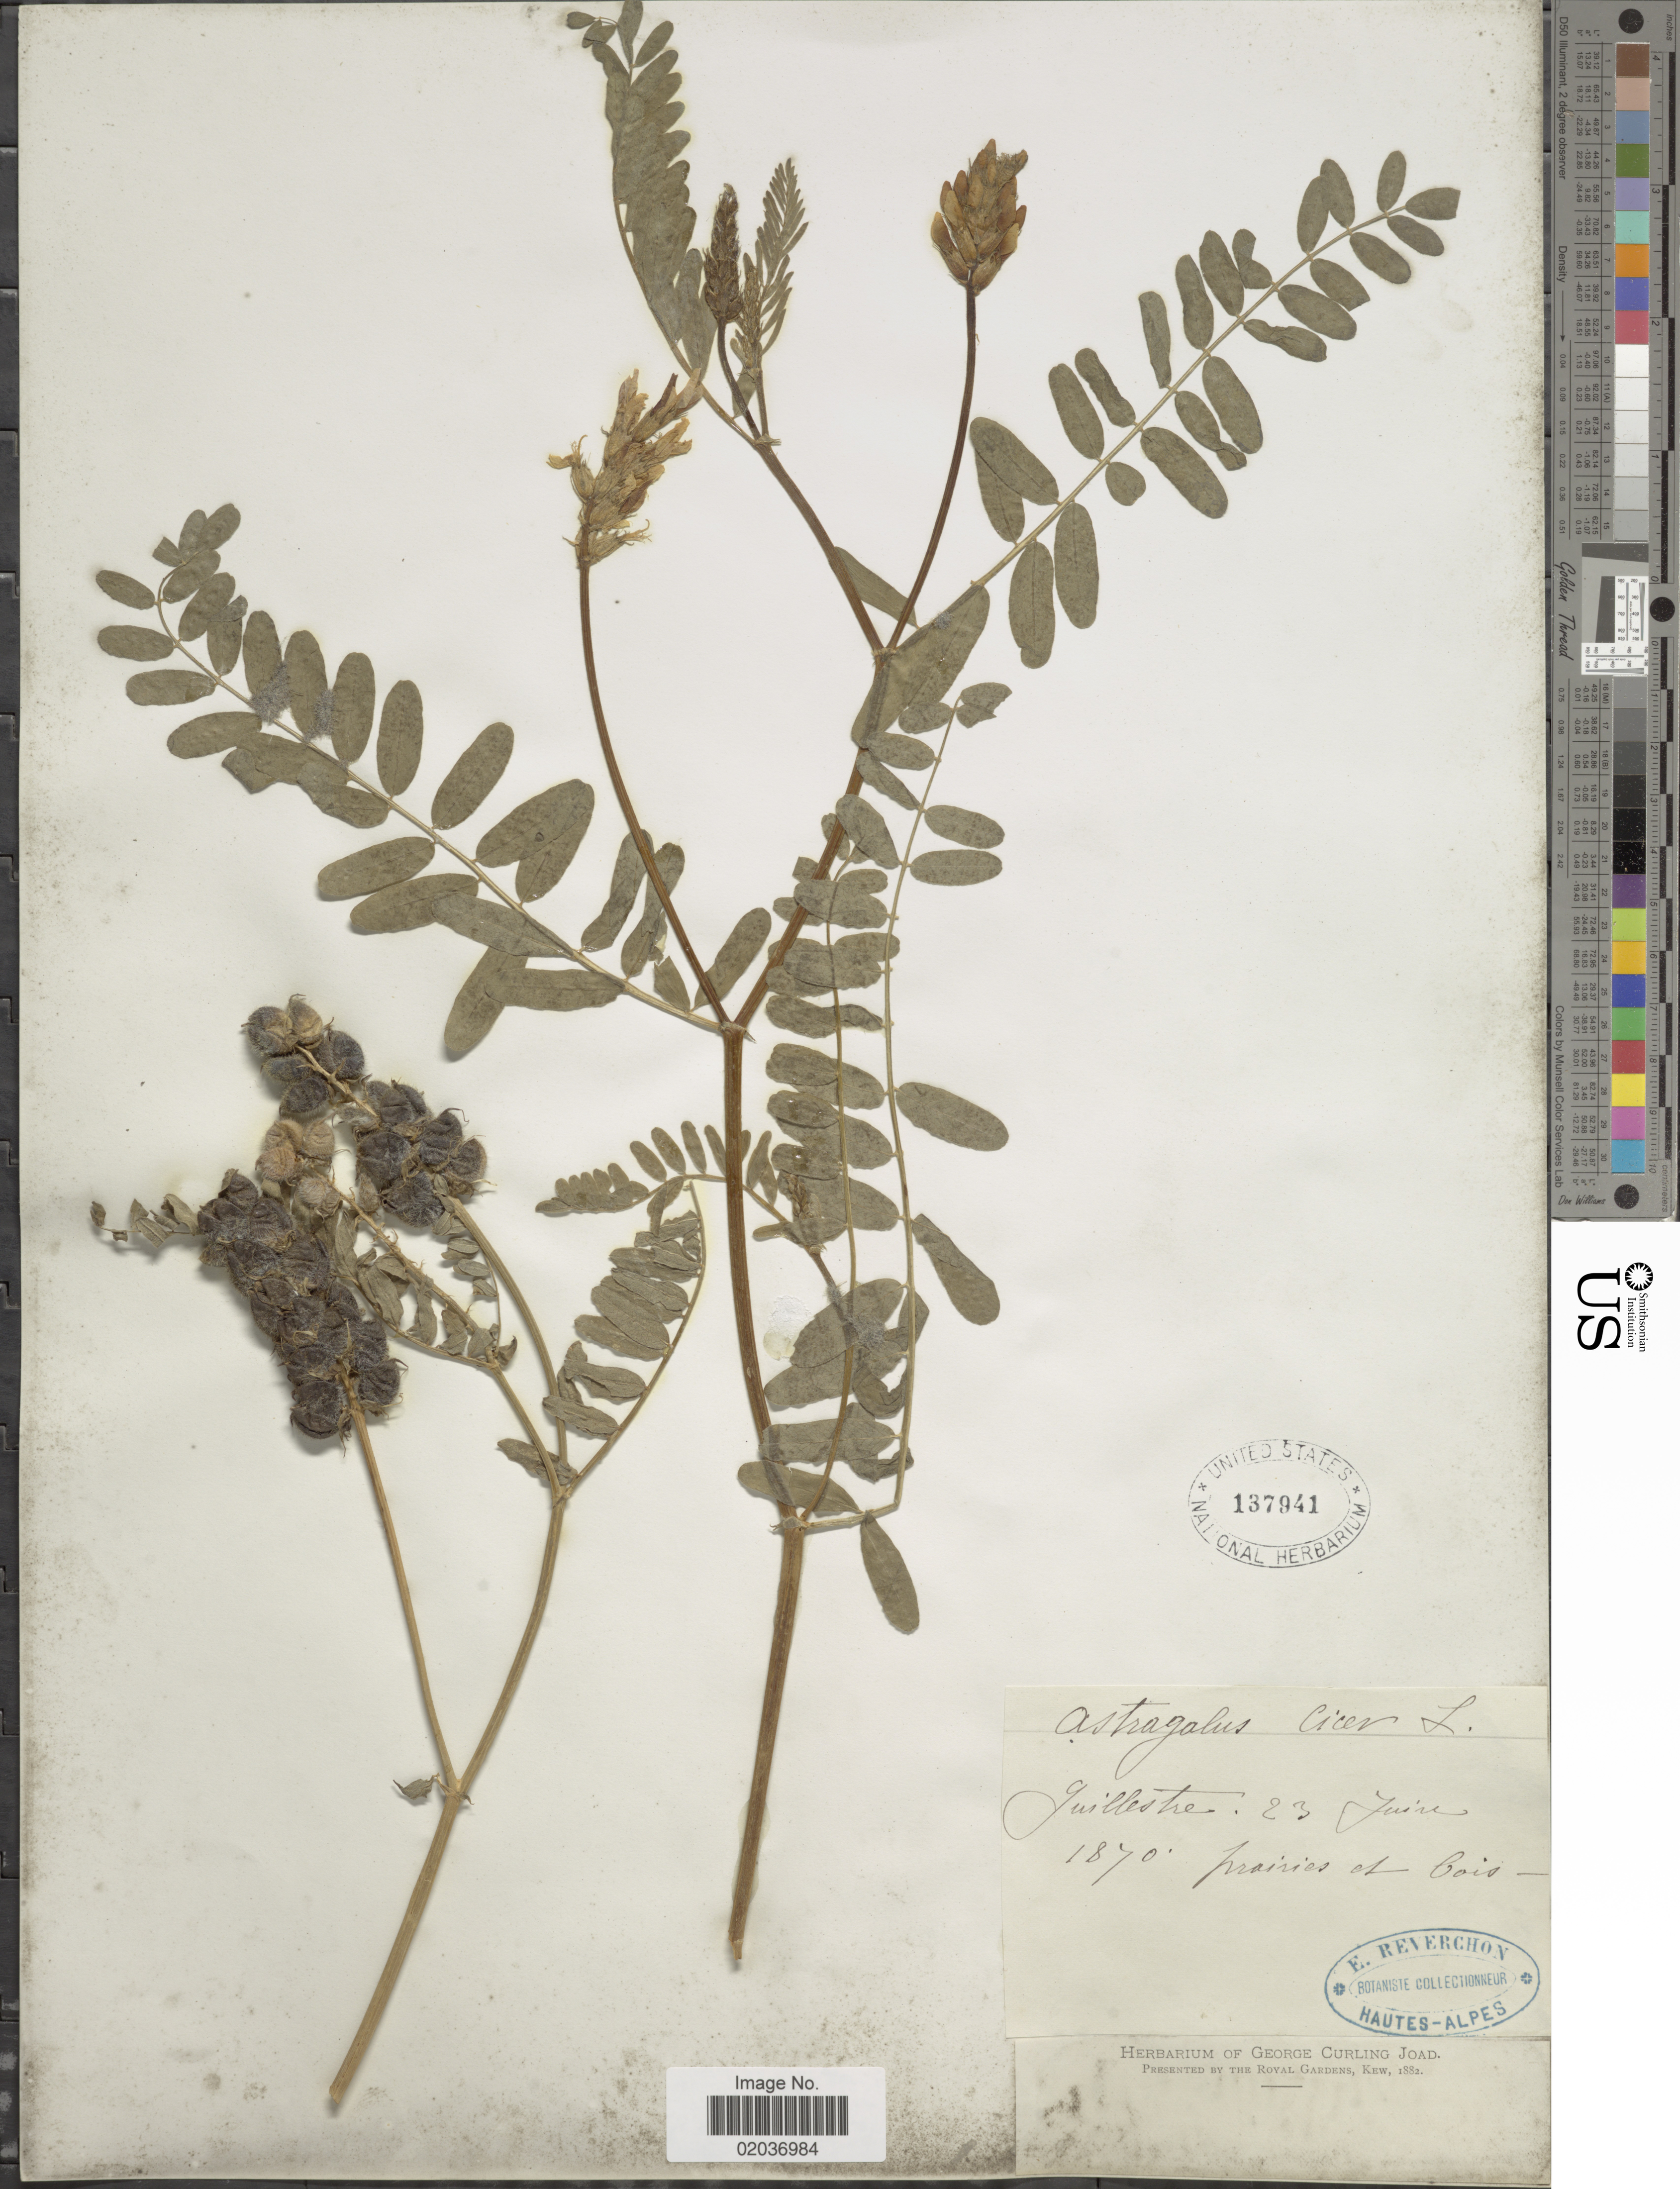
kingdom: Plantae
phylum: Tracheophyta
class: Magnoliopsida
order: Fabales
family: Fabaceae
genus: Astragalus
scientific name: Astragalus cicer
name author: L.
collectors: E. Reverchon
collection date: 1870-06-23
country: France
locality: Guillestre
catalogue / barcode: US 137941